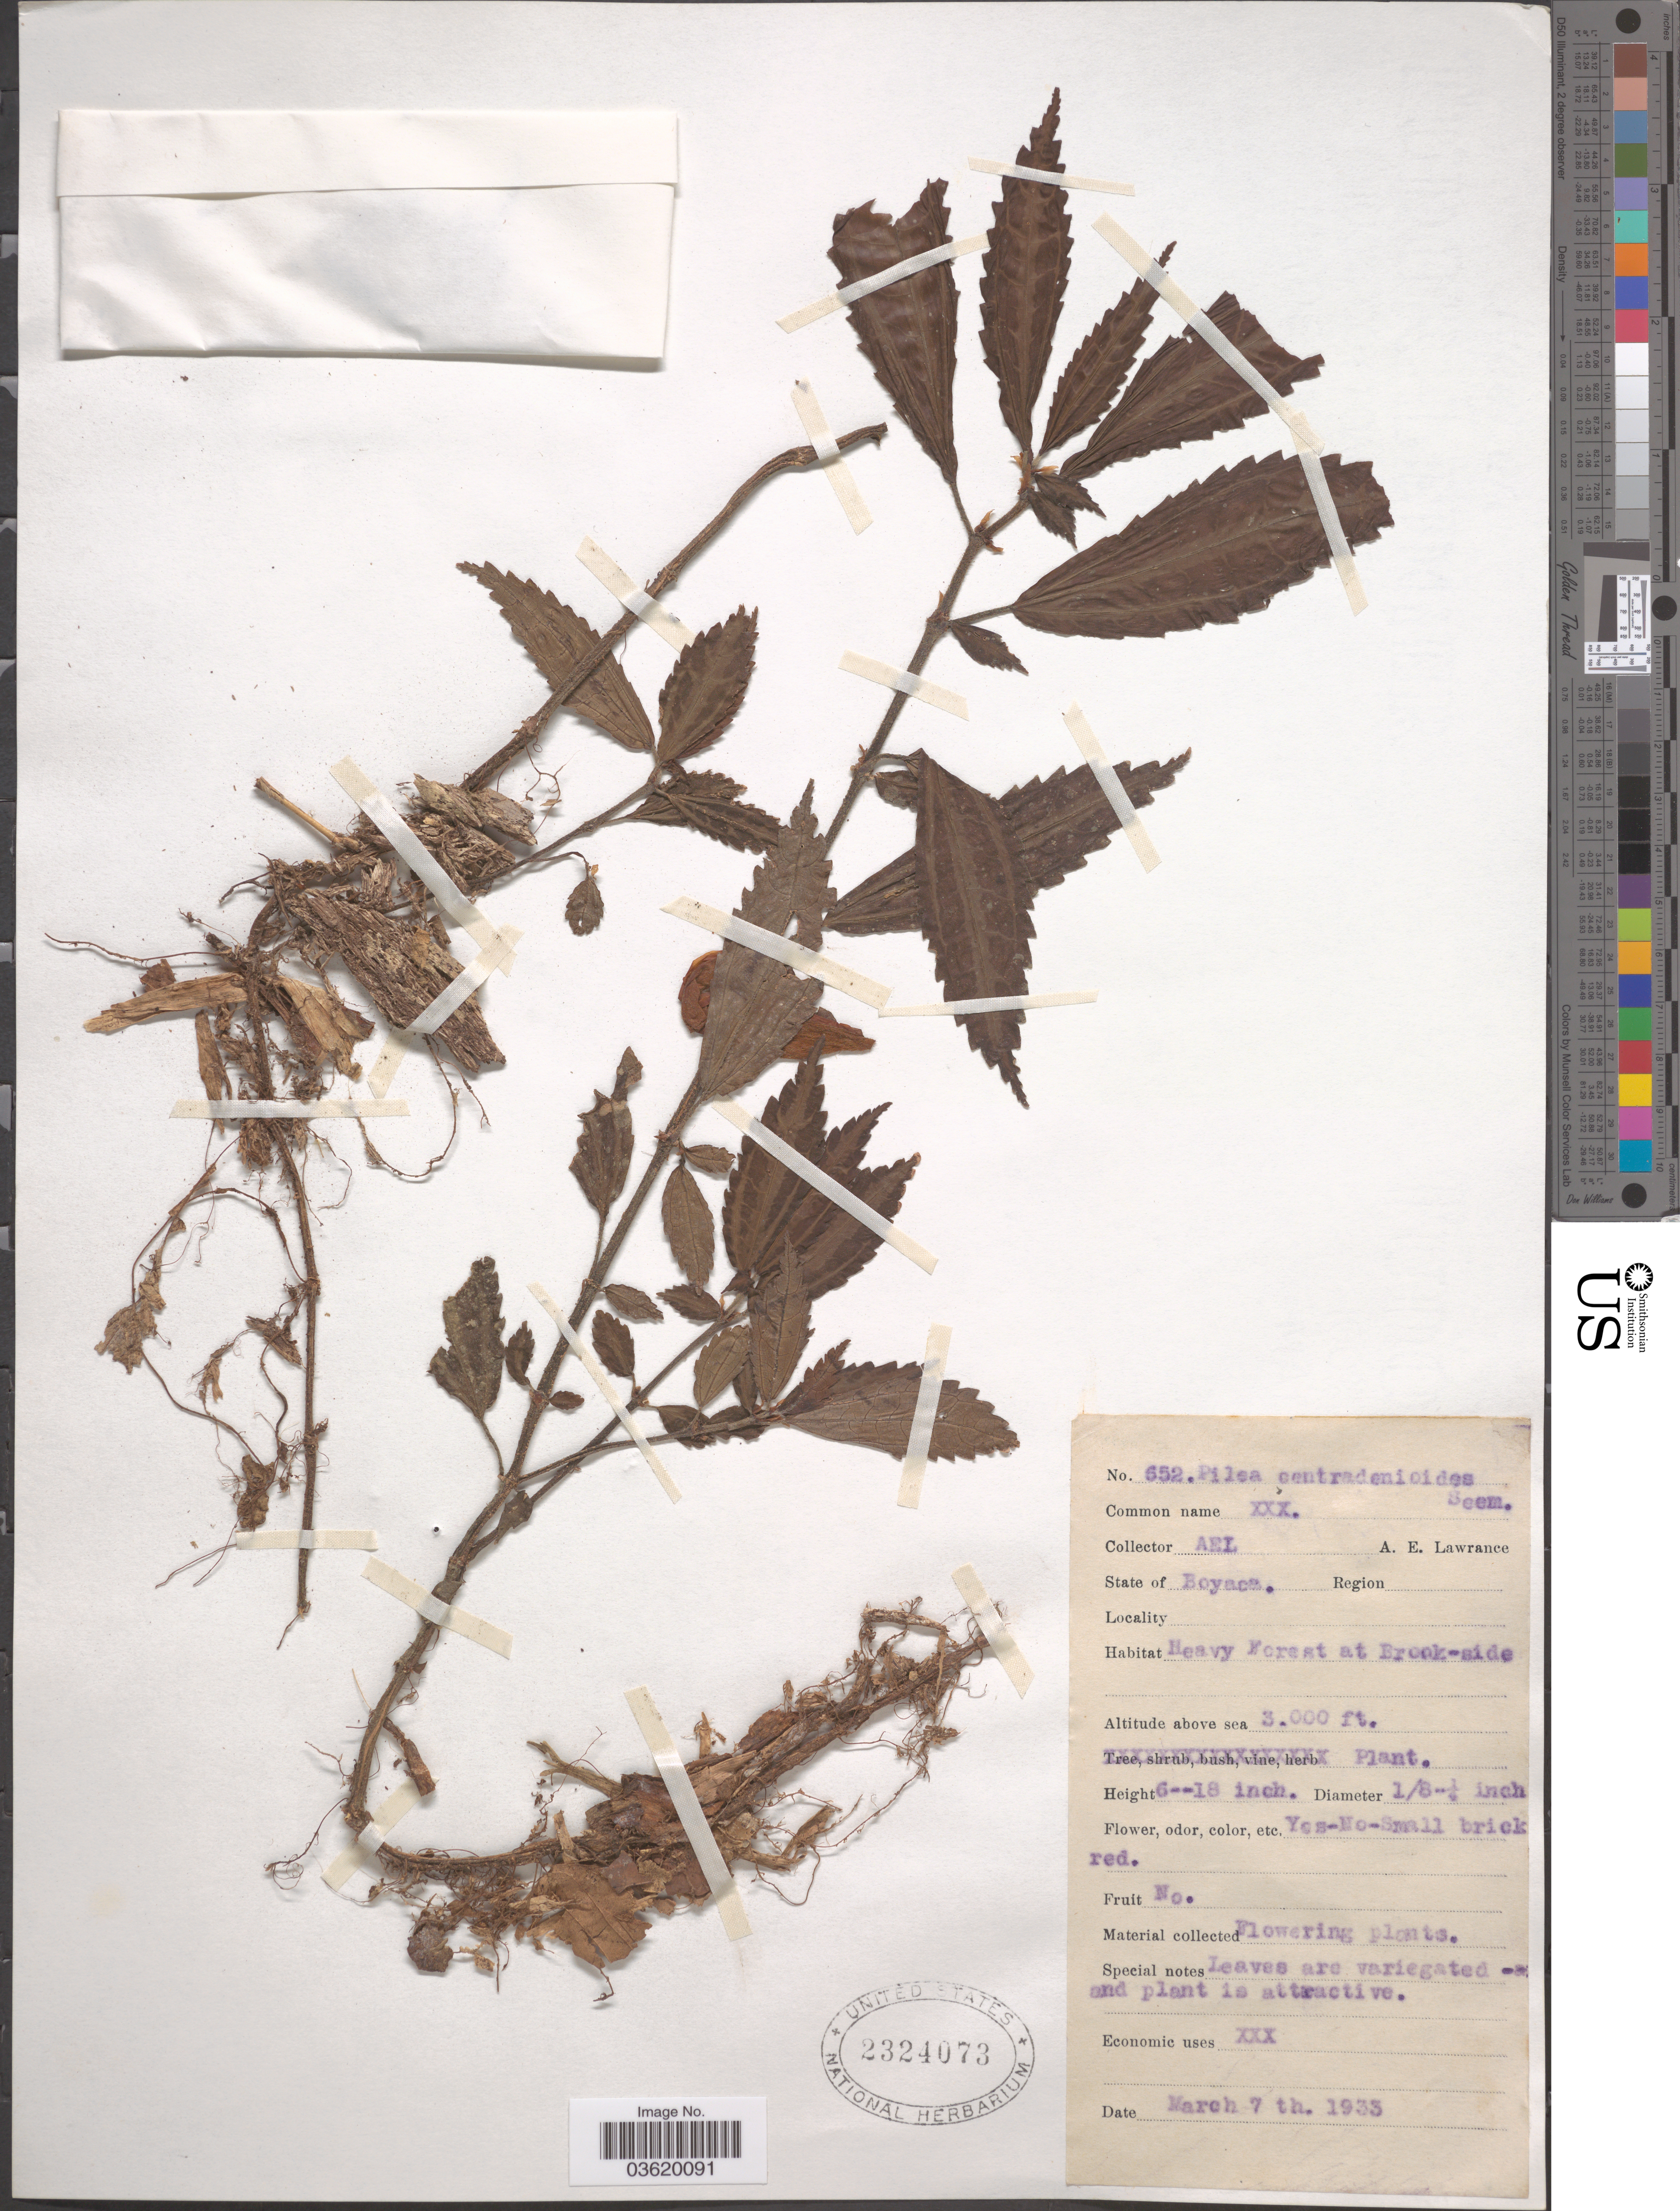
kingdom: Plantae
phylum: Tracheophyta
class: Magnoliopsida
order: Rosales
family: Urticaceae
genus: Pilea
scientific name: Pilea centradenioides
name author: Seem.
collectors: A. Lawrance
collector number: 652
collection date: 1933-03-07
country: Colombia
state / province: Boyacá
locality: Heavy Forest at Brook-side.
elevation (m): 914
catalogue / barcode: US 2324073